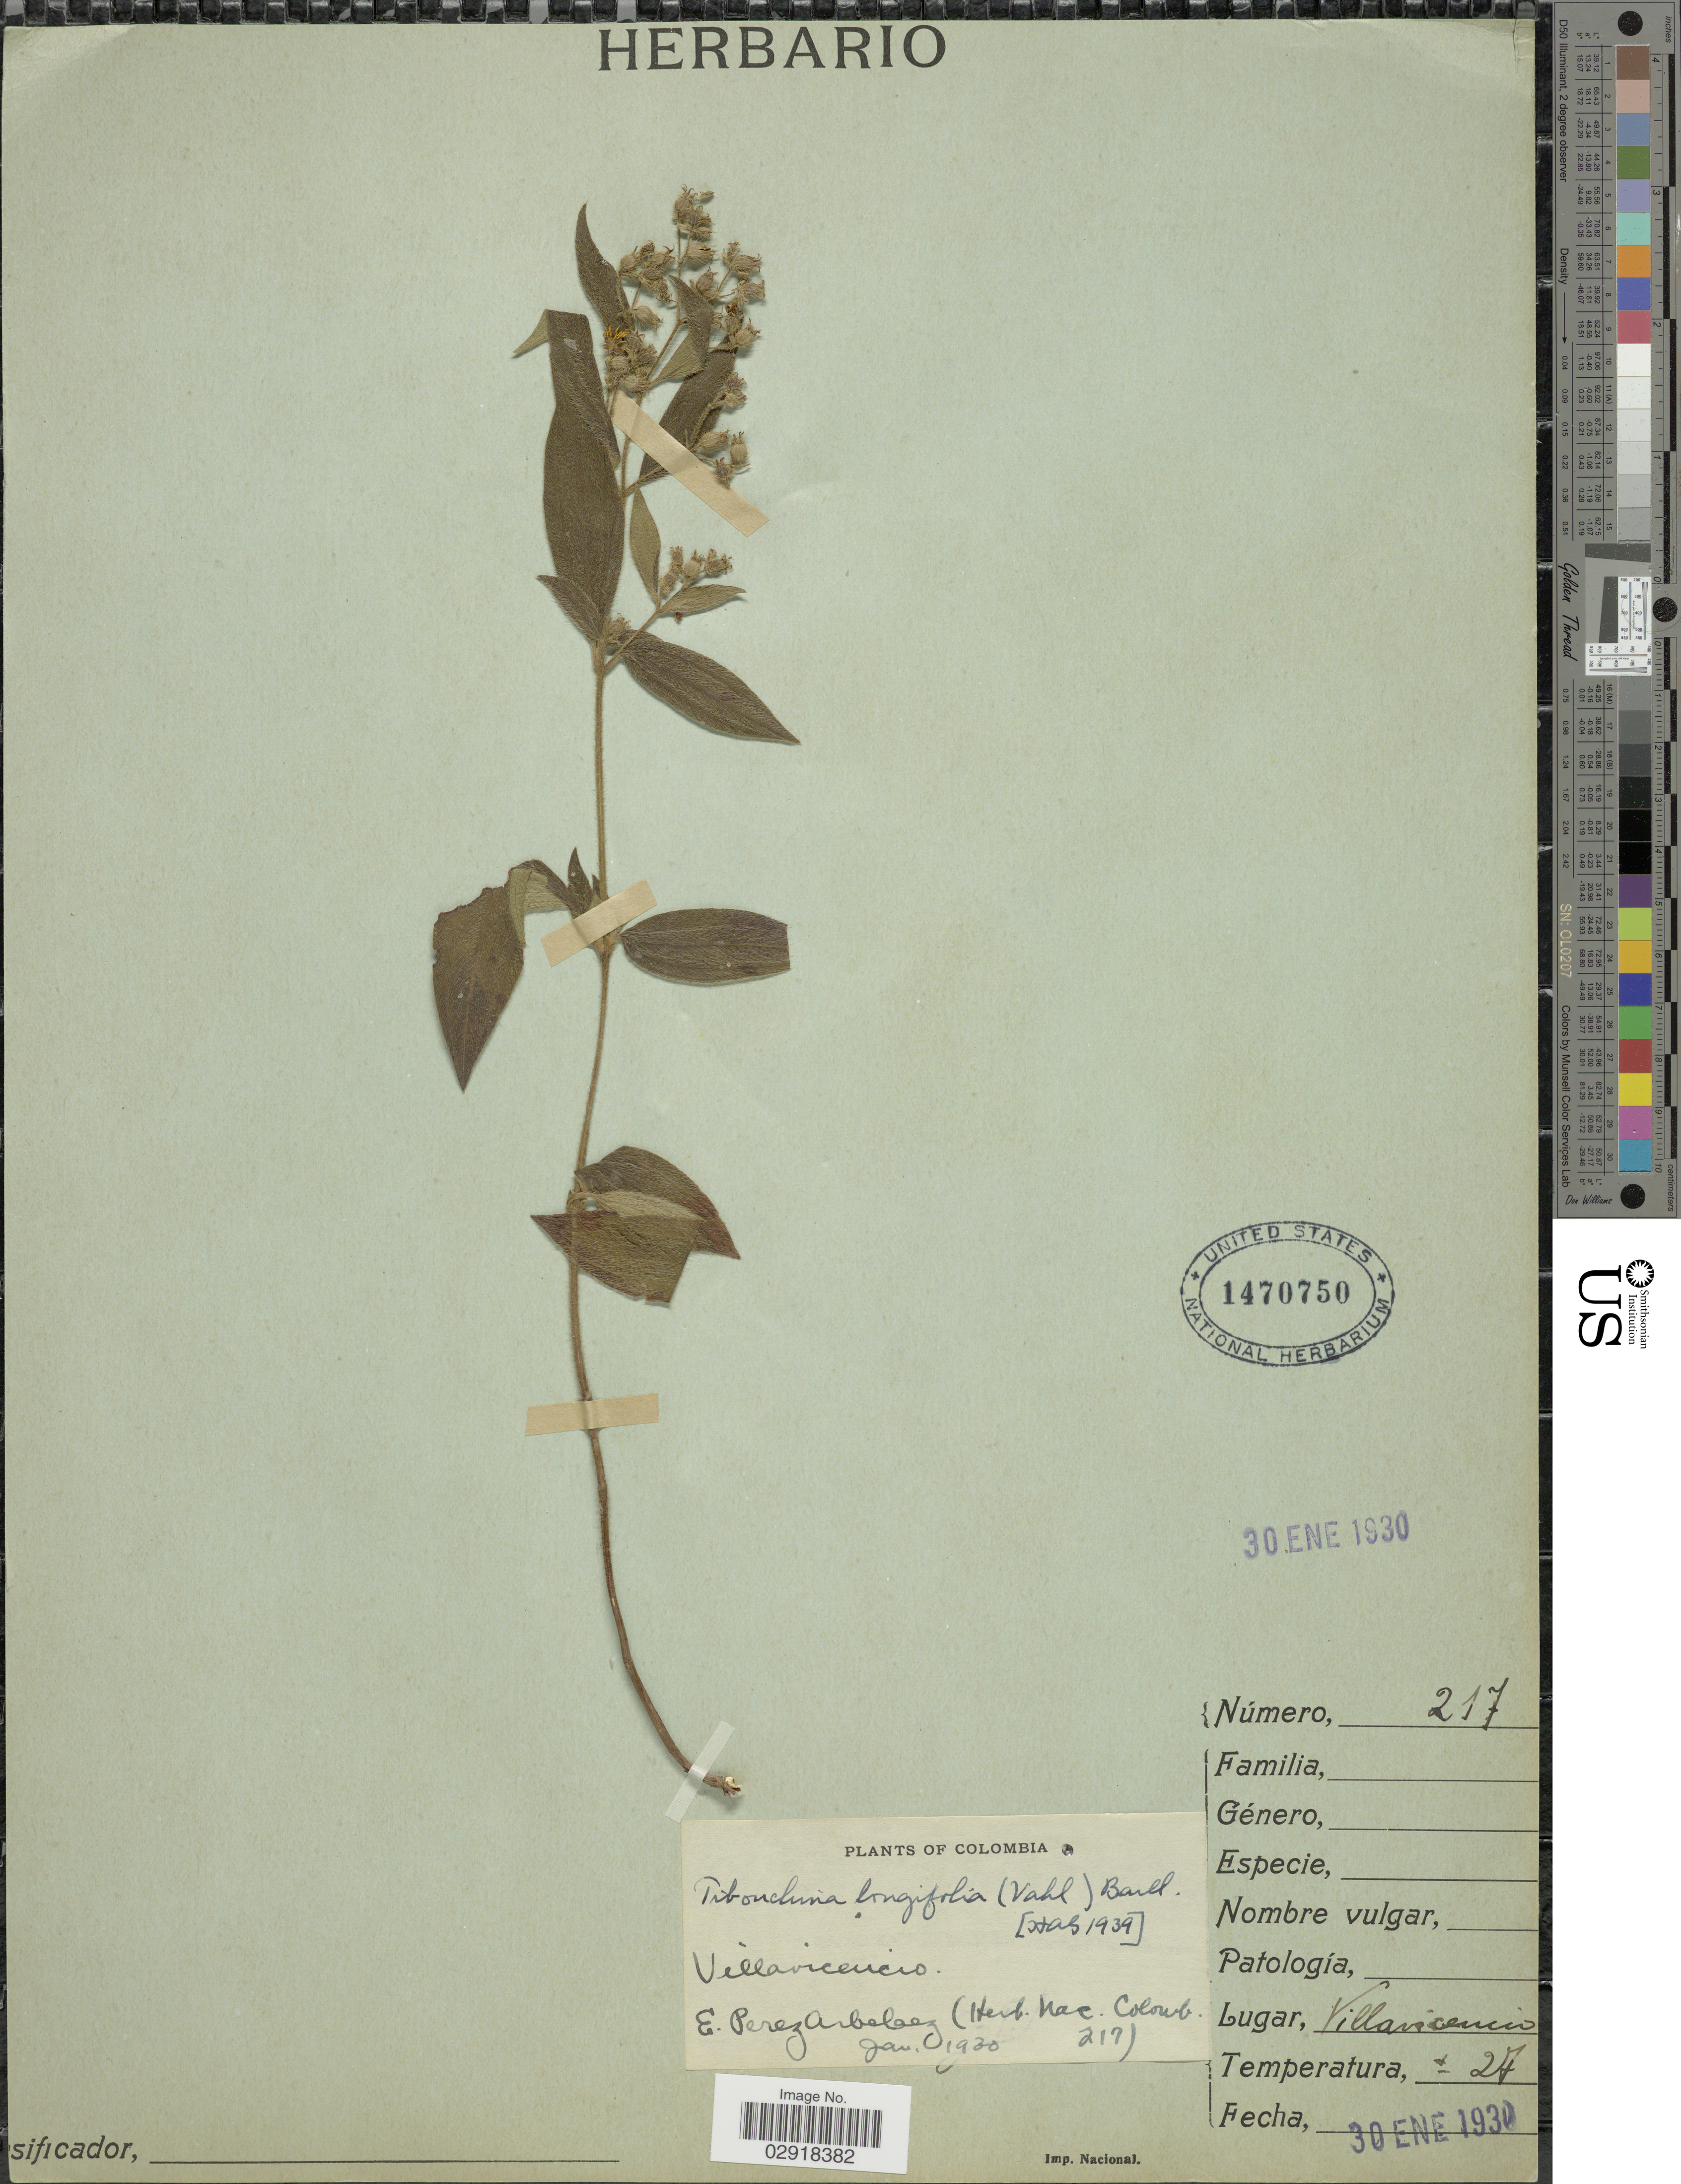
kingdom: Plantae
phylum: Tracheophyta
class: Magnoliopsida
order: Myrtales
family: Melastomataceae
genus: Chaetogastra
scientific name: Chaetogastra longifolia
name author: (Vahl) DC.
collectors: E. Pérez Arbeláez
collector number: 217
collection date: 1930-01-30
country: Colombia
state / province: Meta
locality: Villavicencio.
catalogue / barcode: US 1470750